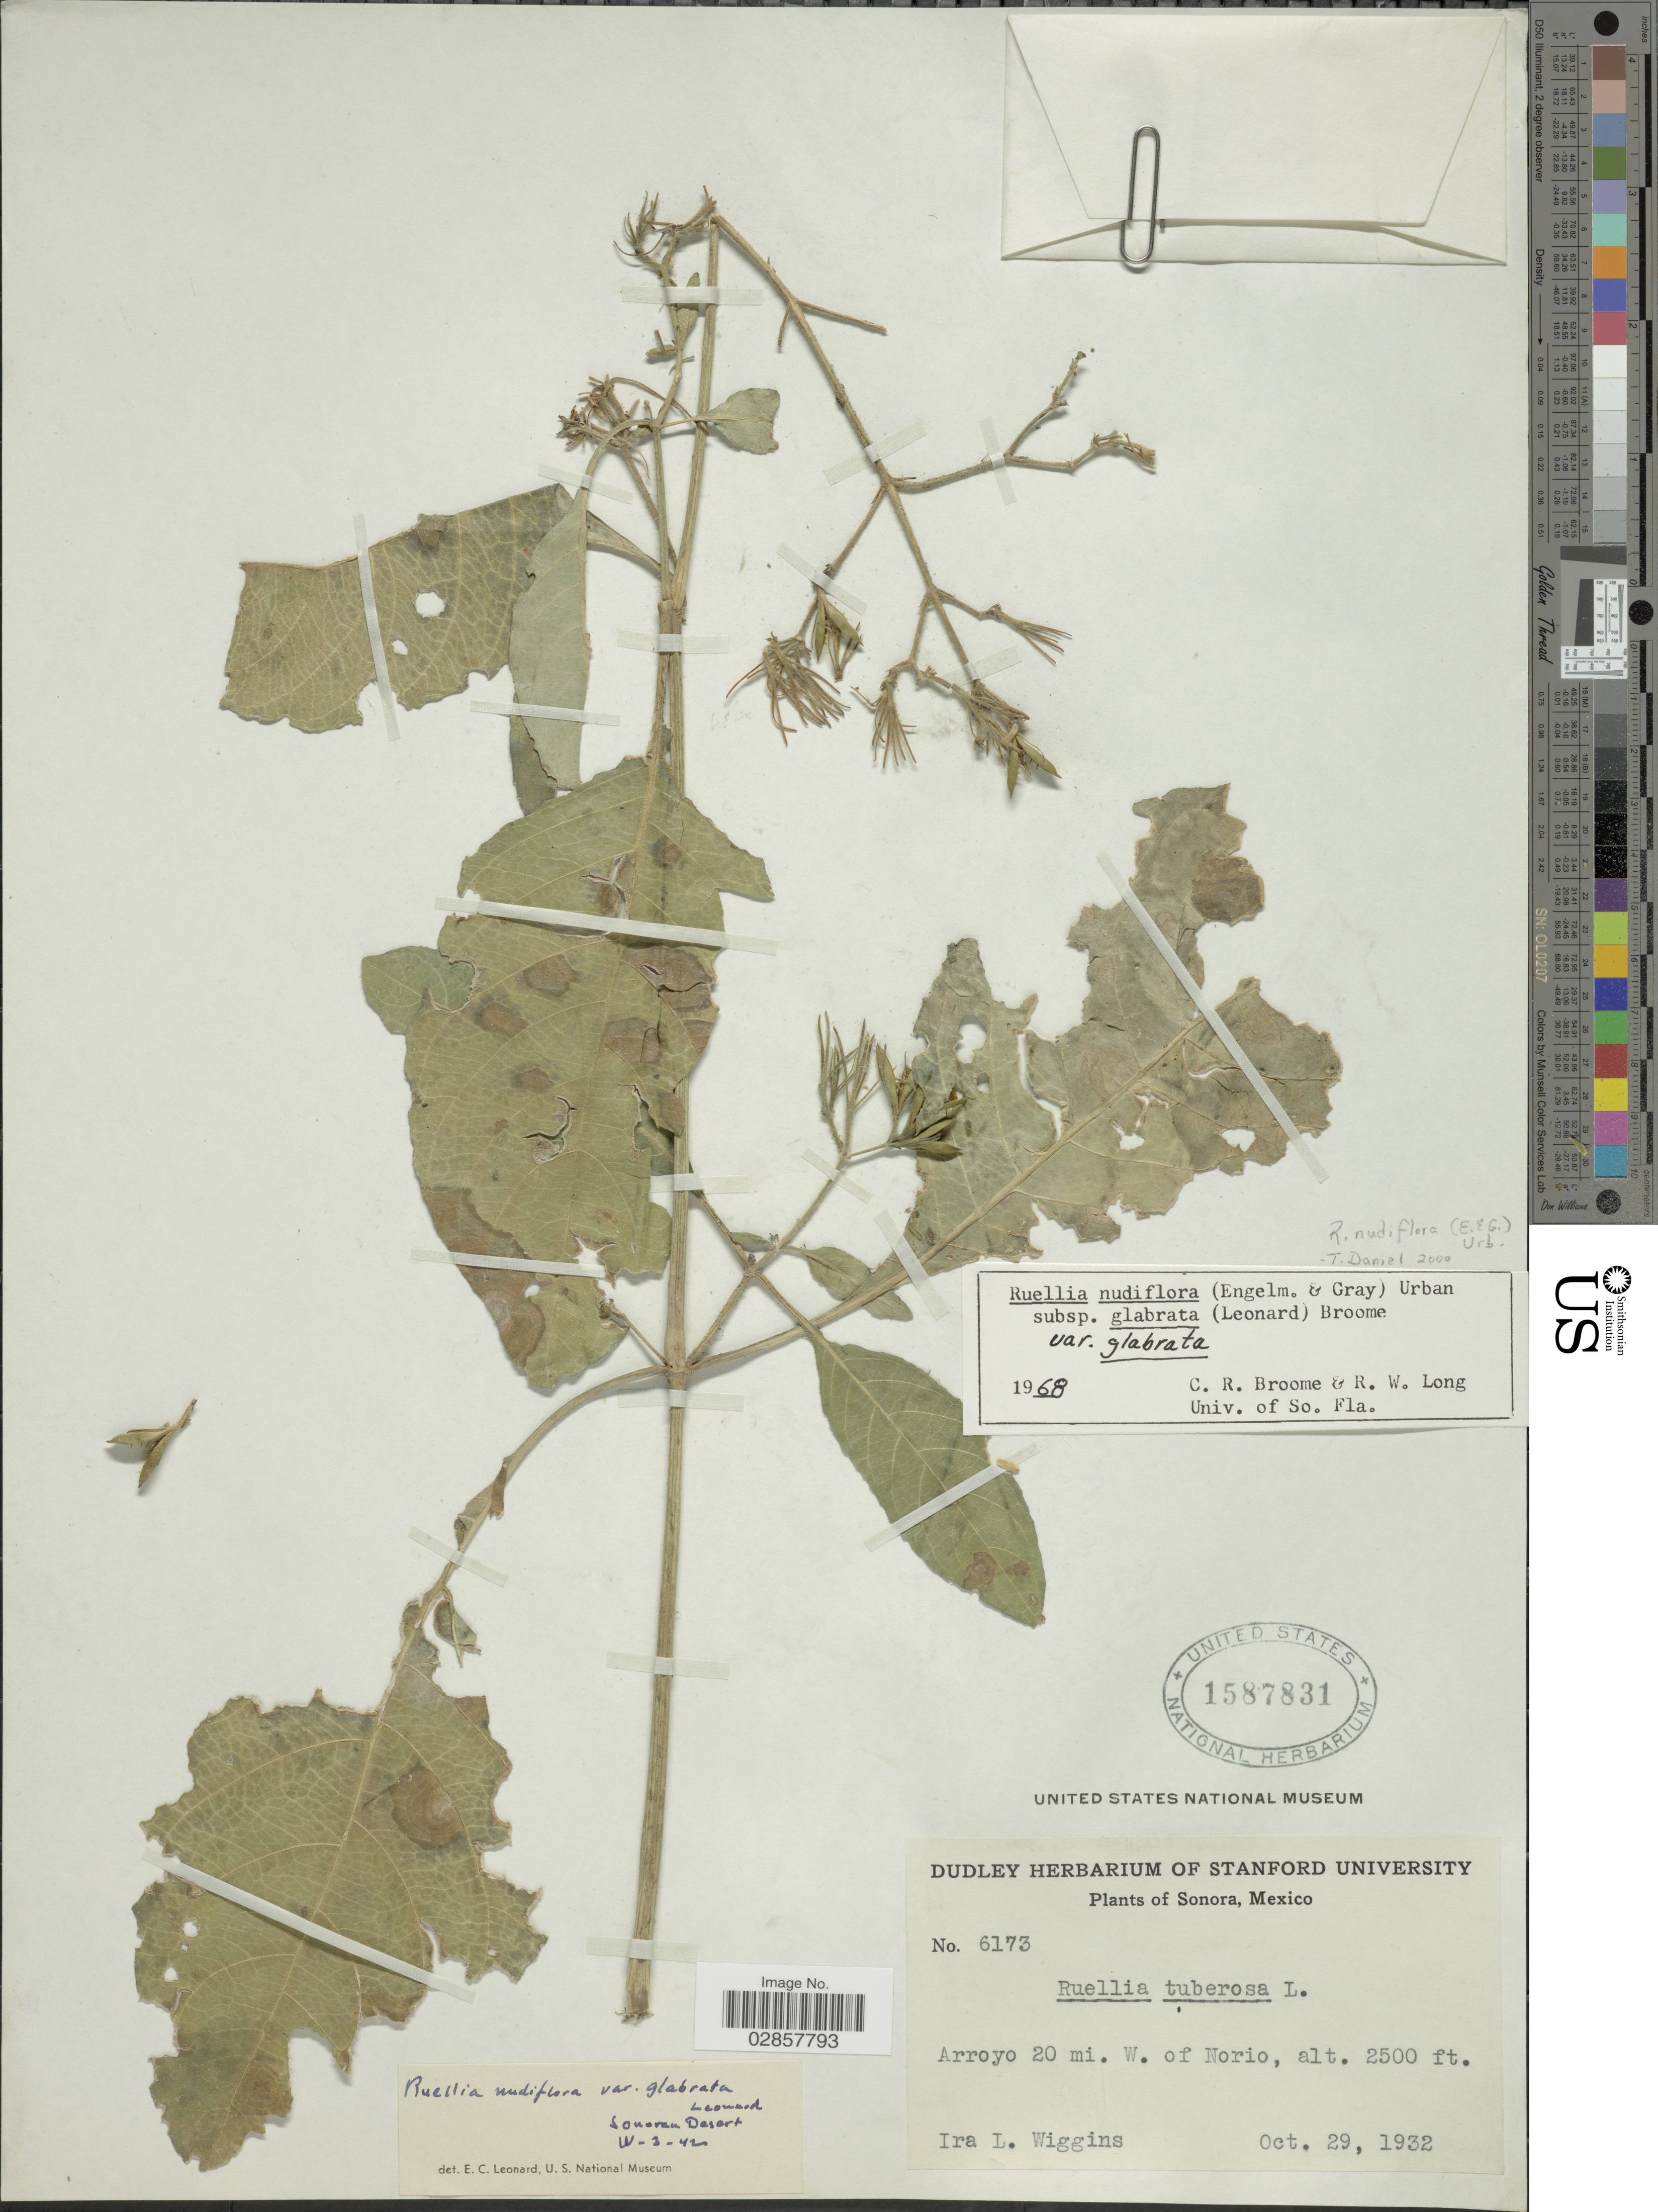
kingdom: Plantae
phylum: Tracheophyta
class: Magnoliopsida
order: Lamiales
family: Acanthaceae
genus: Ruellia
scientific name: Ruellia nudiflora var. glabrata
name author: Leonard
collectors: I. L. Wiggins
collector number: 6173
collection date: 1932-10-29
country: Mexico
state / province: Sonora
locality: Arroyo 20 mi. W. of Norio.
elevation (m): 762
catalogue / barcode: US 1587831